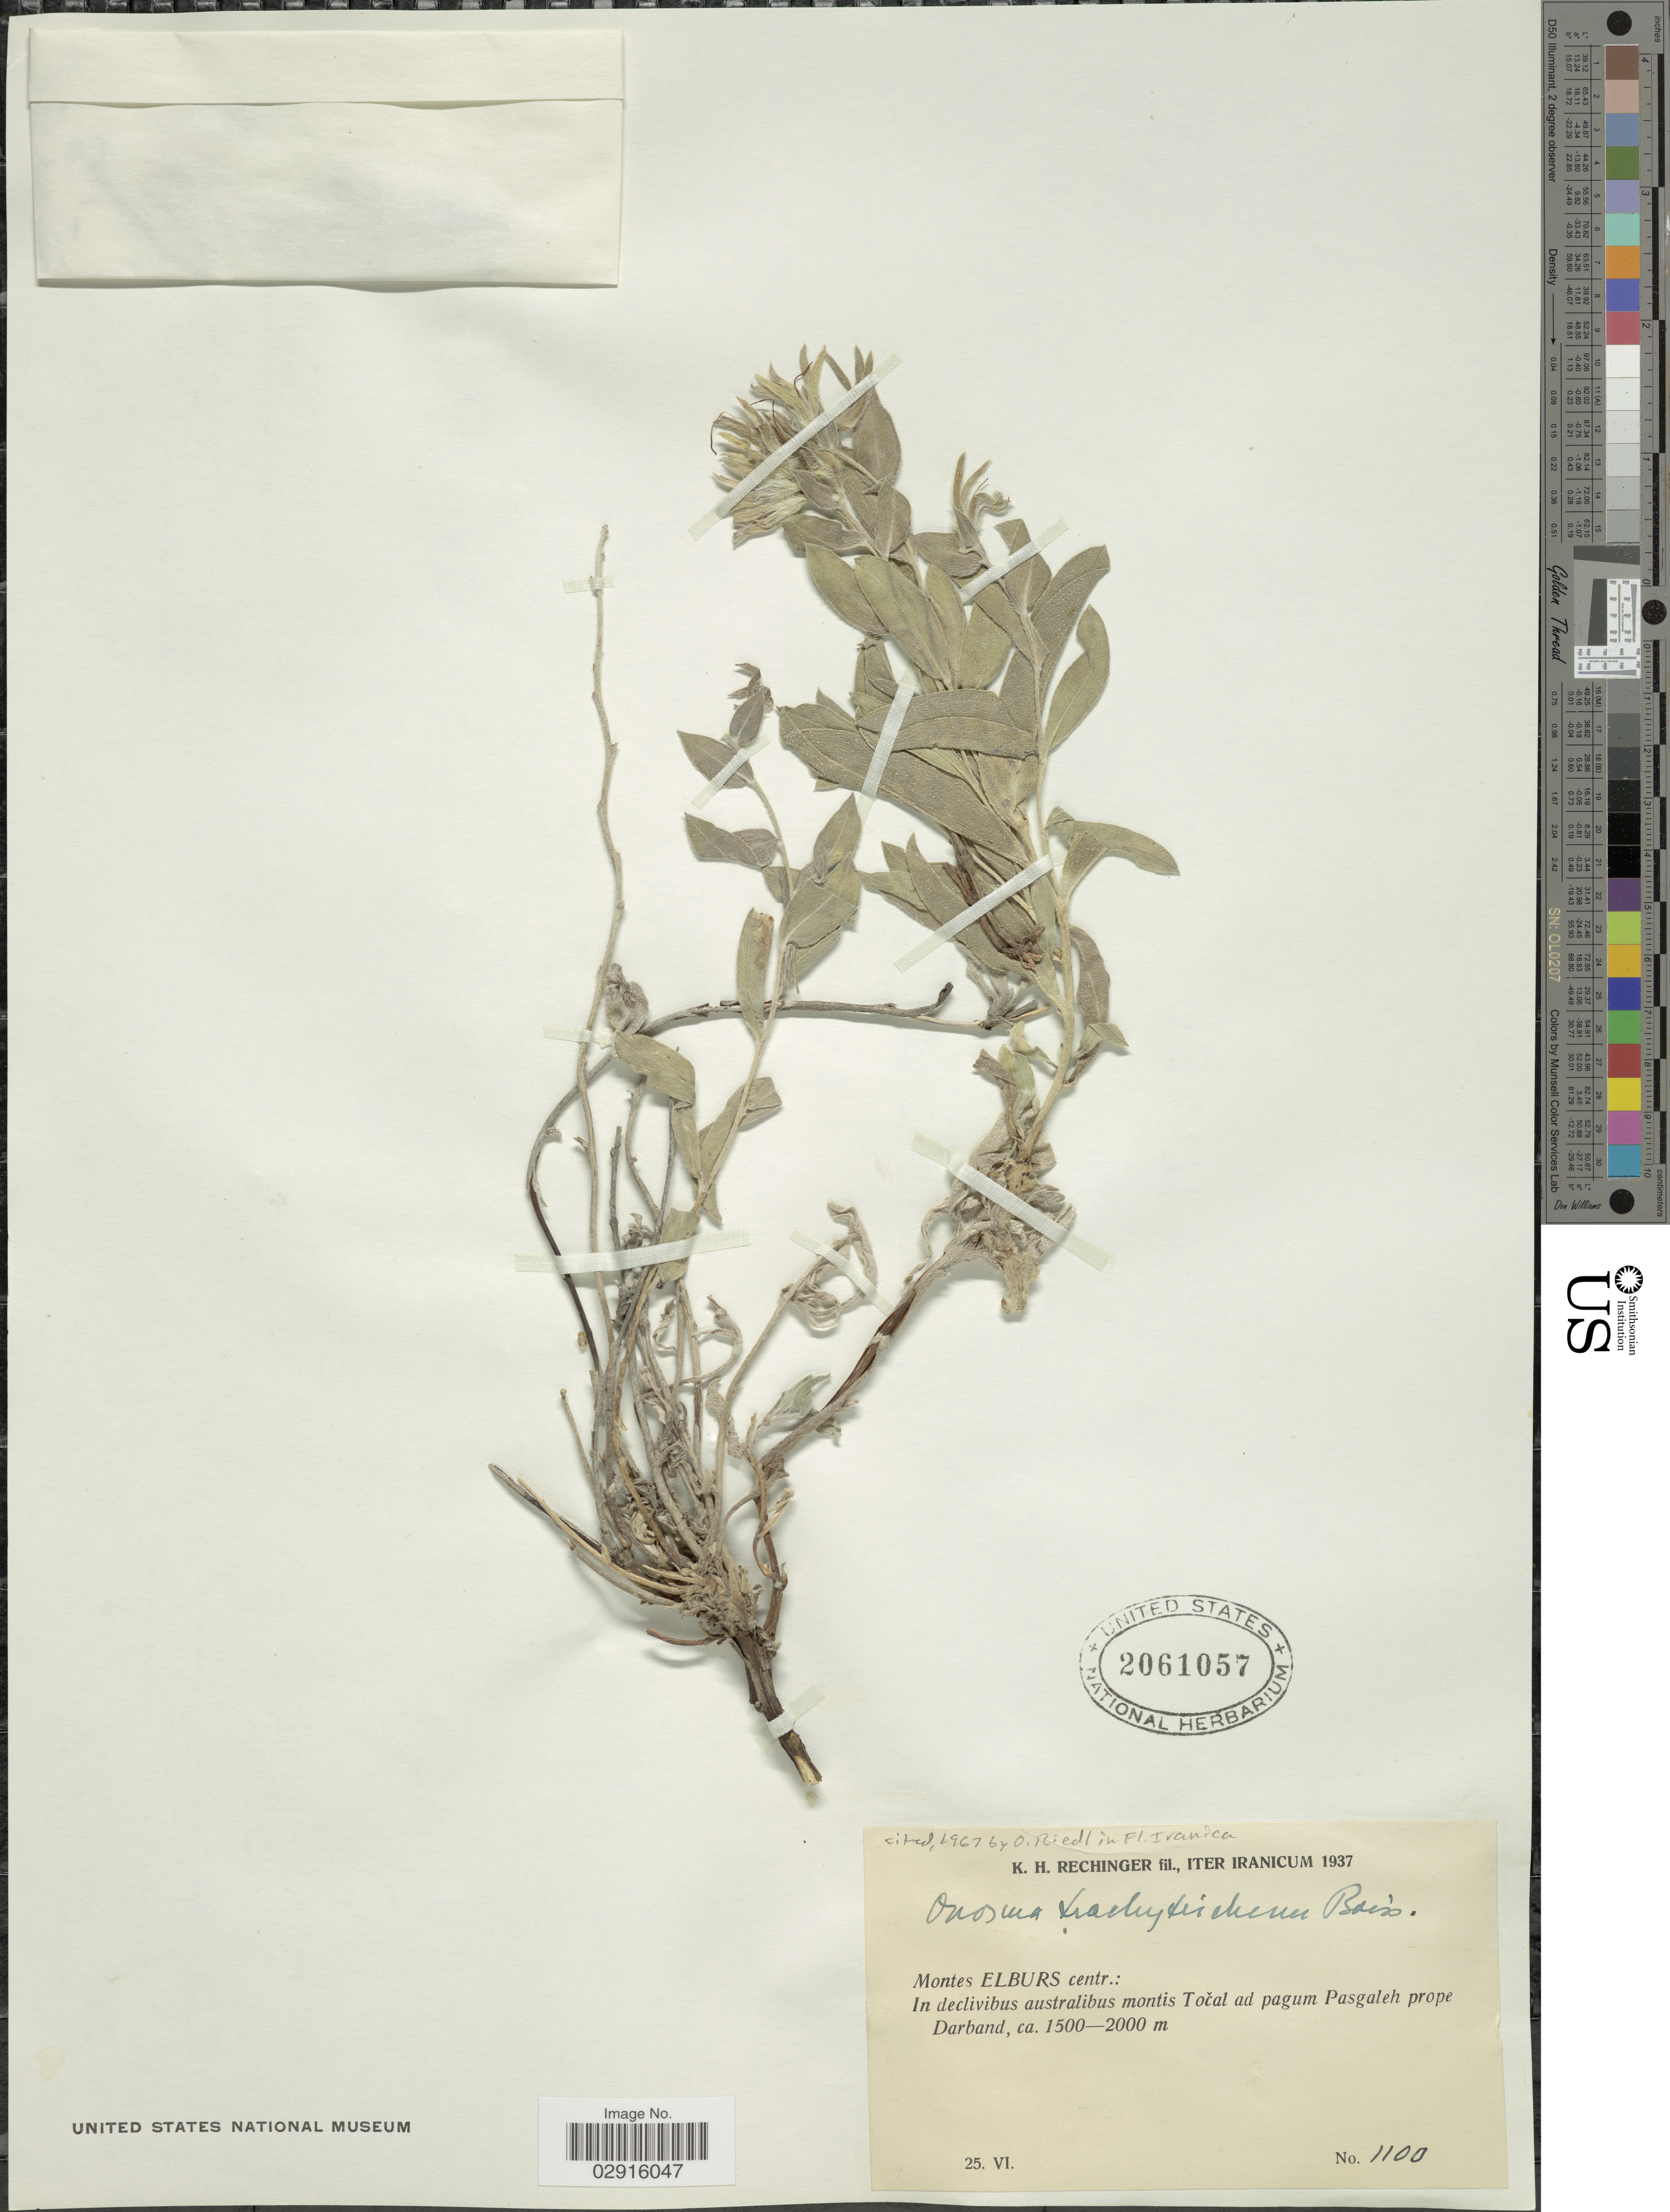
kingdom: Plantae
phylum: Tracheophyta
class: Magnoliopsida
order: Boraginales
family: Boraginaceae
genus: Onosma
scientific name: Onosma trachytricha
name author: Boiss.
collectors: K. H. Rechinger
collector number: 1100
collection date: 1937-06-25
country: Iran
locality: Montes Elburs centr., in declivibus australibus montis Tocal ad pagum Pasgaleh prope Darband.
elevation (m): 1500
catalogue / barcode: US 2061057